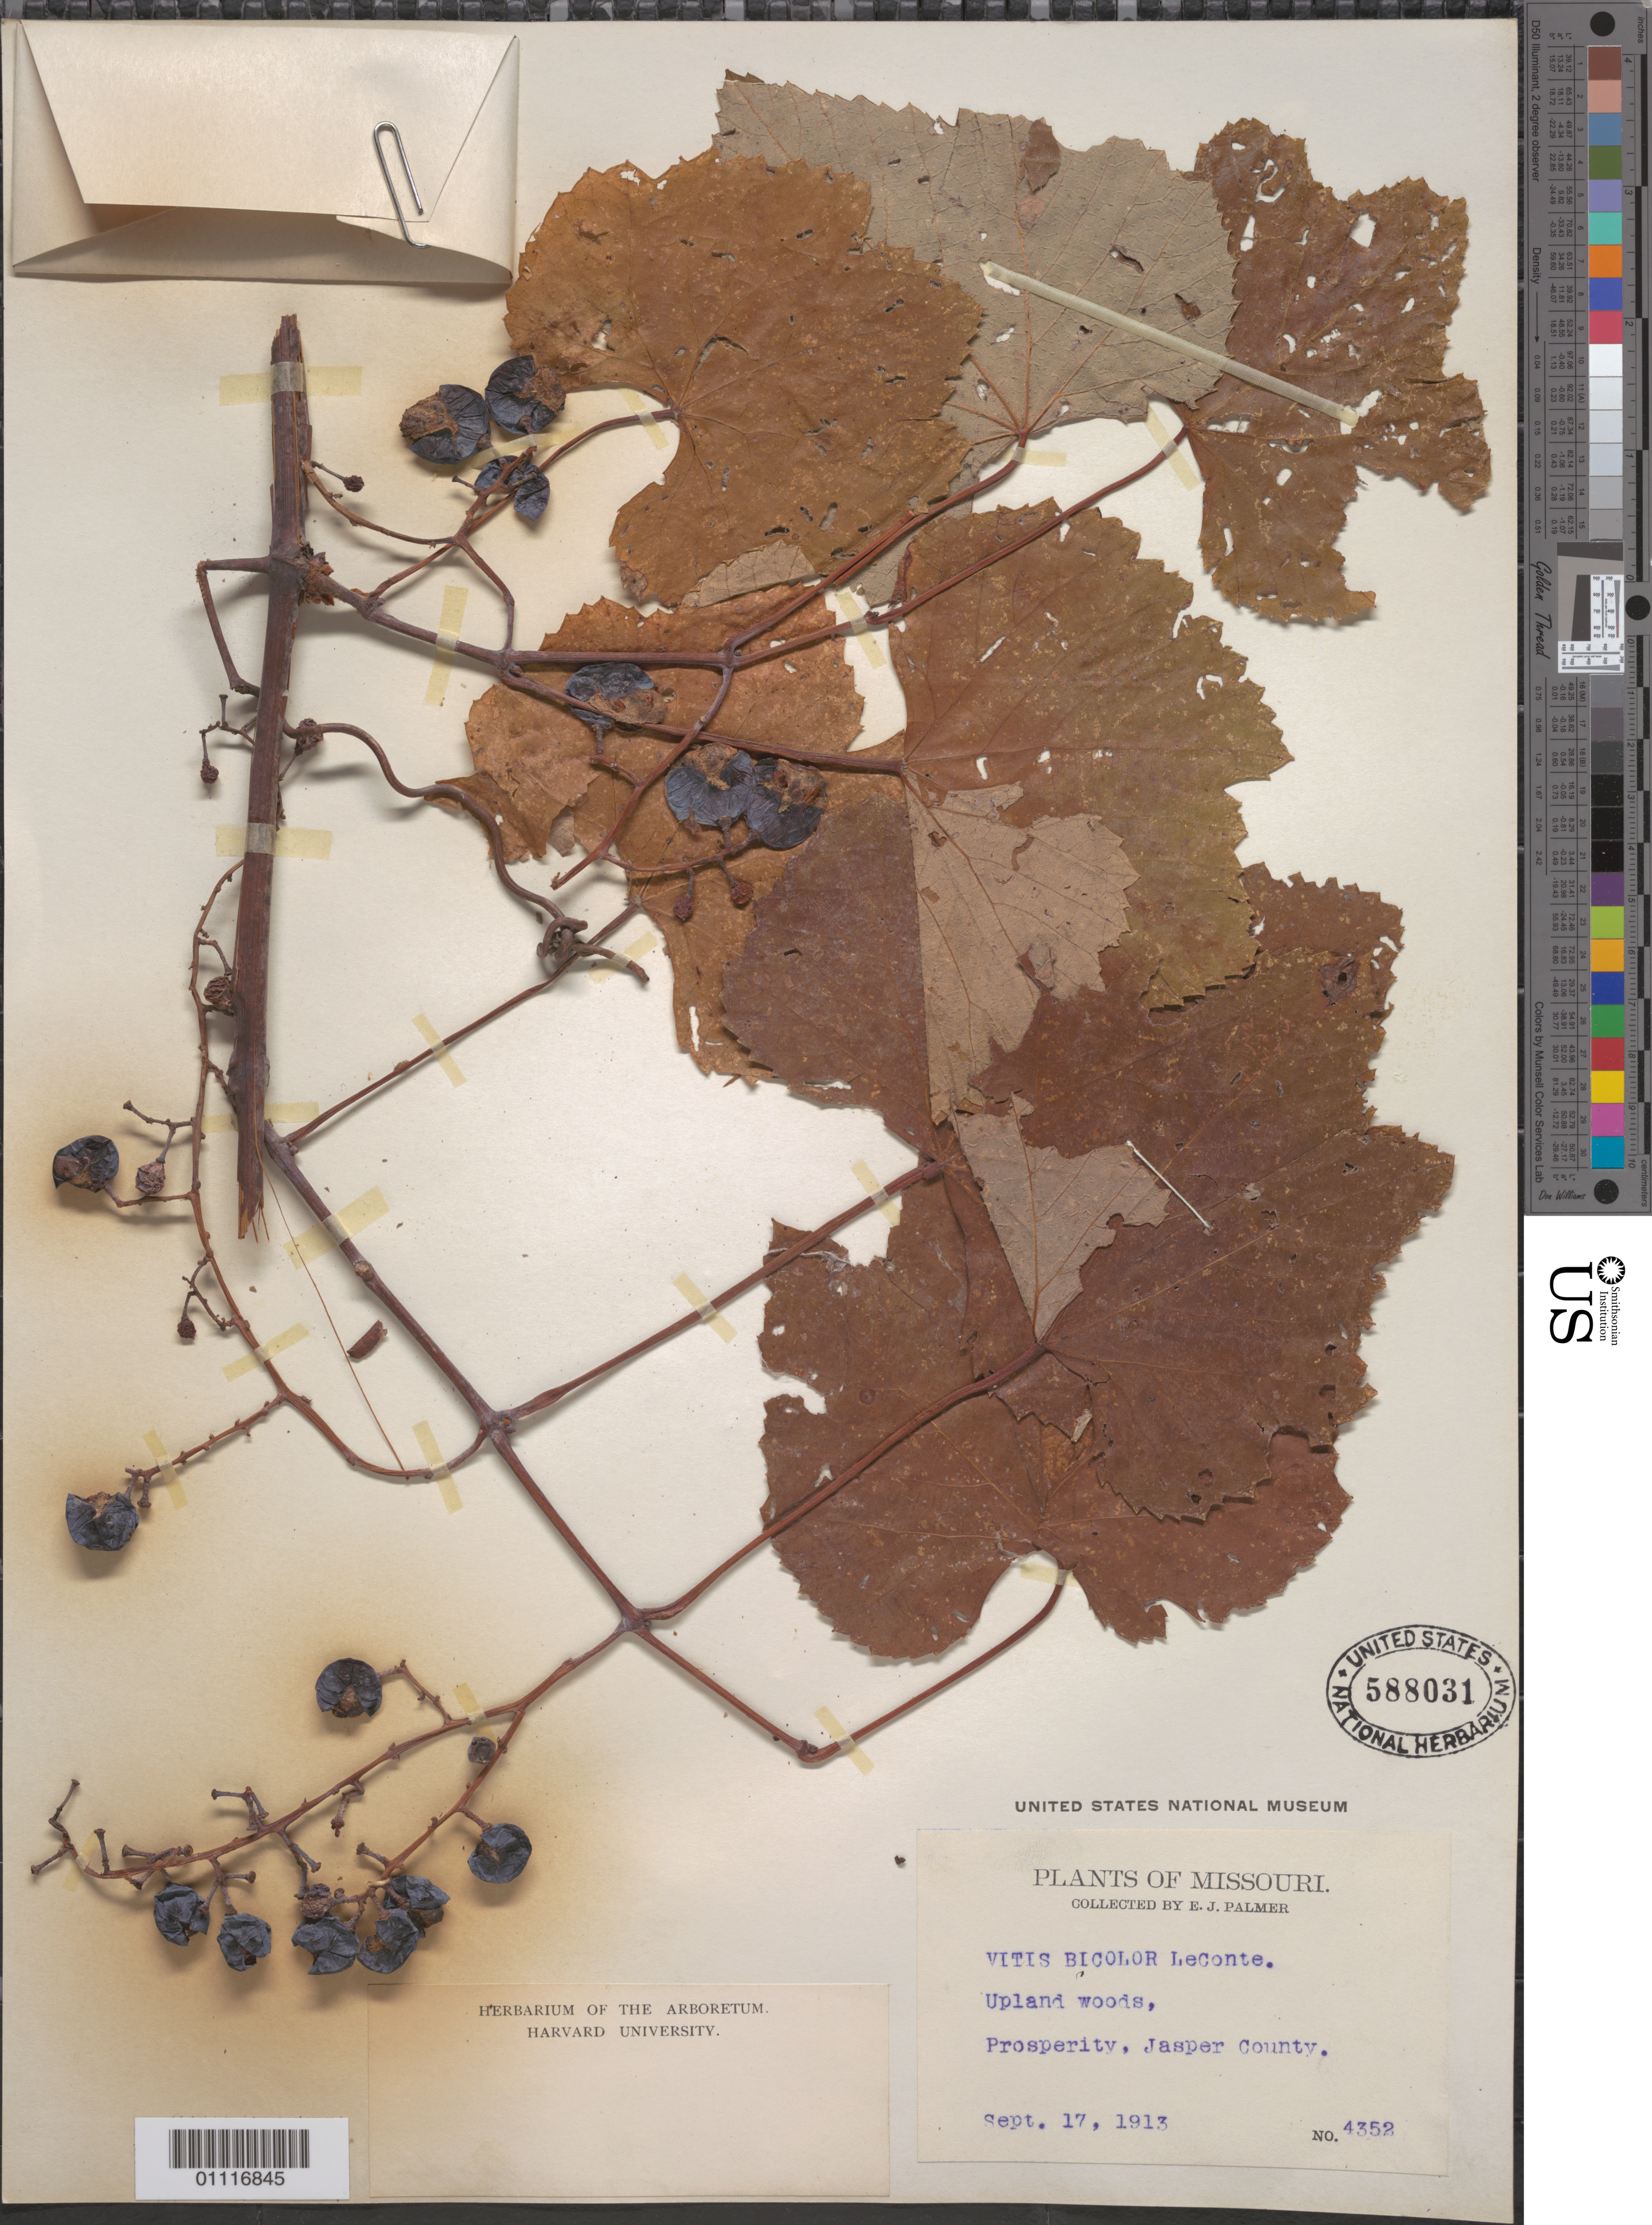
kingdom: Plantae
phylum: Tracheophyta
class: Magnoliopsida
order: Vitales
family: Vitaceae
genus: Vitis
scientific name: Vitis bicolor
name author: Leconte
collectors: E. J. Palmer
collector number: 4352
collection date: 1913-09-17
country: United States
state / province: Missouri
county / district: Jasper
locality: Upland woods, Prosperity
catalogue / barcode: US 588031